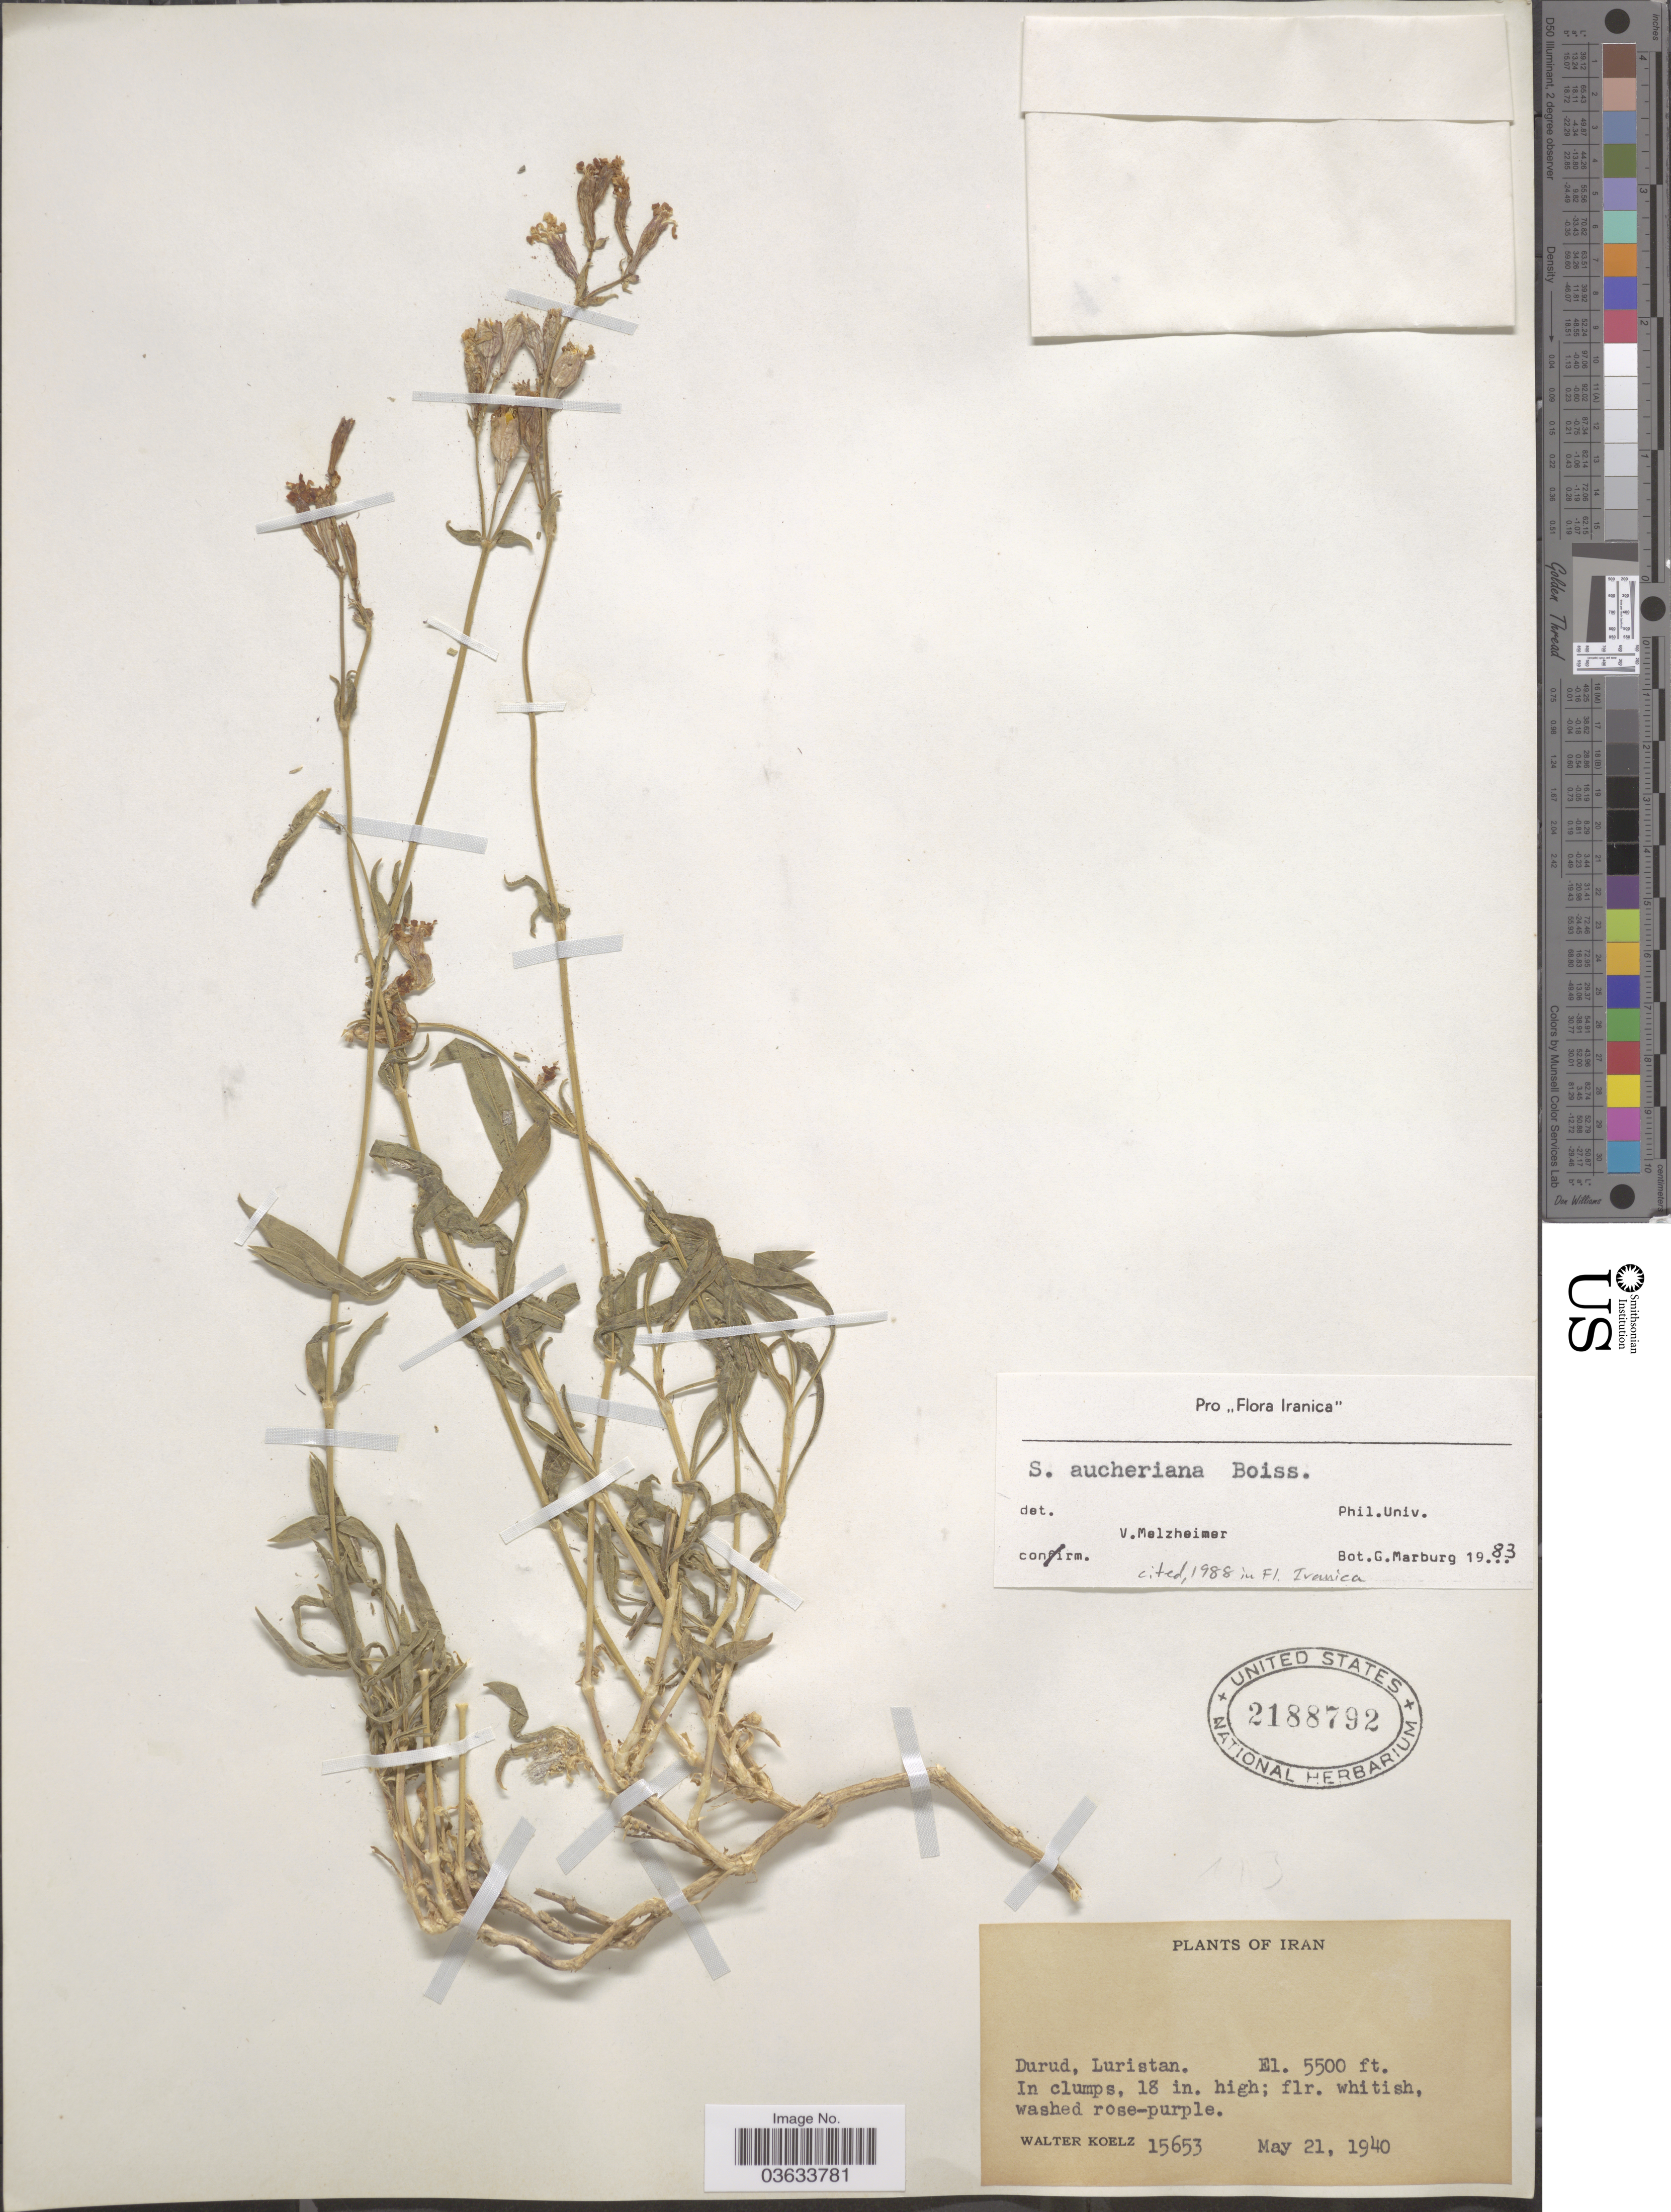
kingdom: Plantae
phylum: Tracheophyta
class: Magnoliopsida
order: Caryophyllales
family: Caryophyllaceae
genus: Silene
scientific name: Silene aucheriana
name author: Boiss.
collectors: W. N. Koelz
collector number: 15653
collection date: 1940-05-21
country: Iran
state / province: Lorestan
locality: Durud, Luristan.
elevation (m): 1676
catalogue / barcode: US 2188792